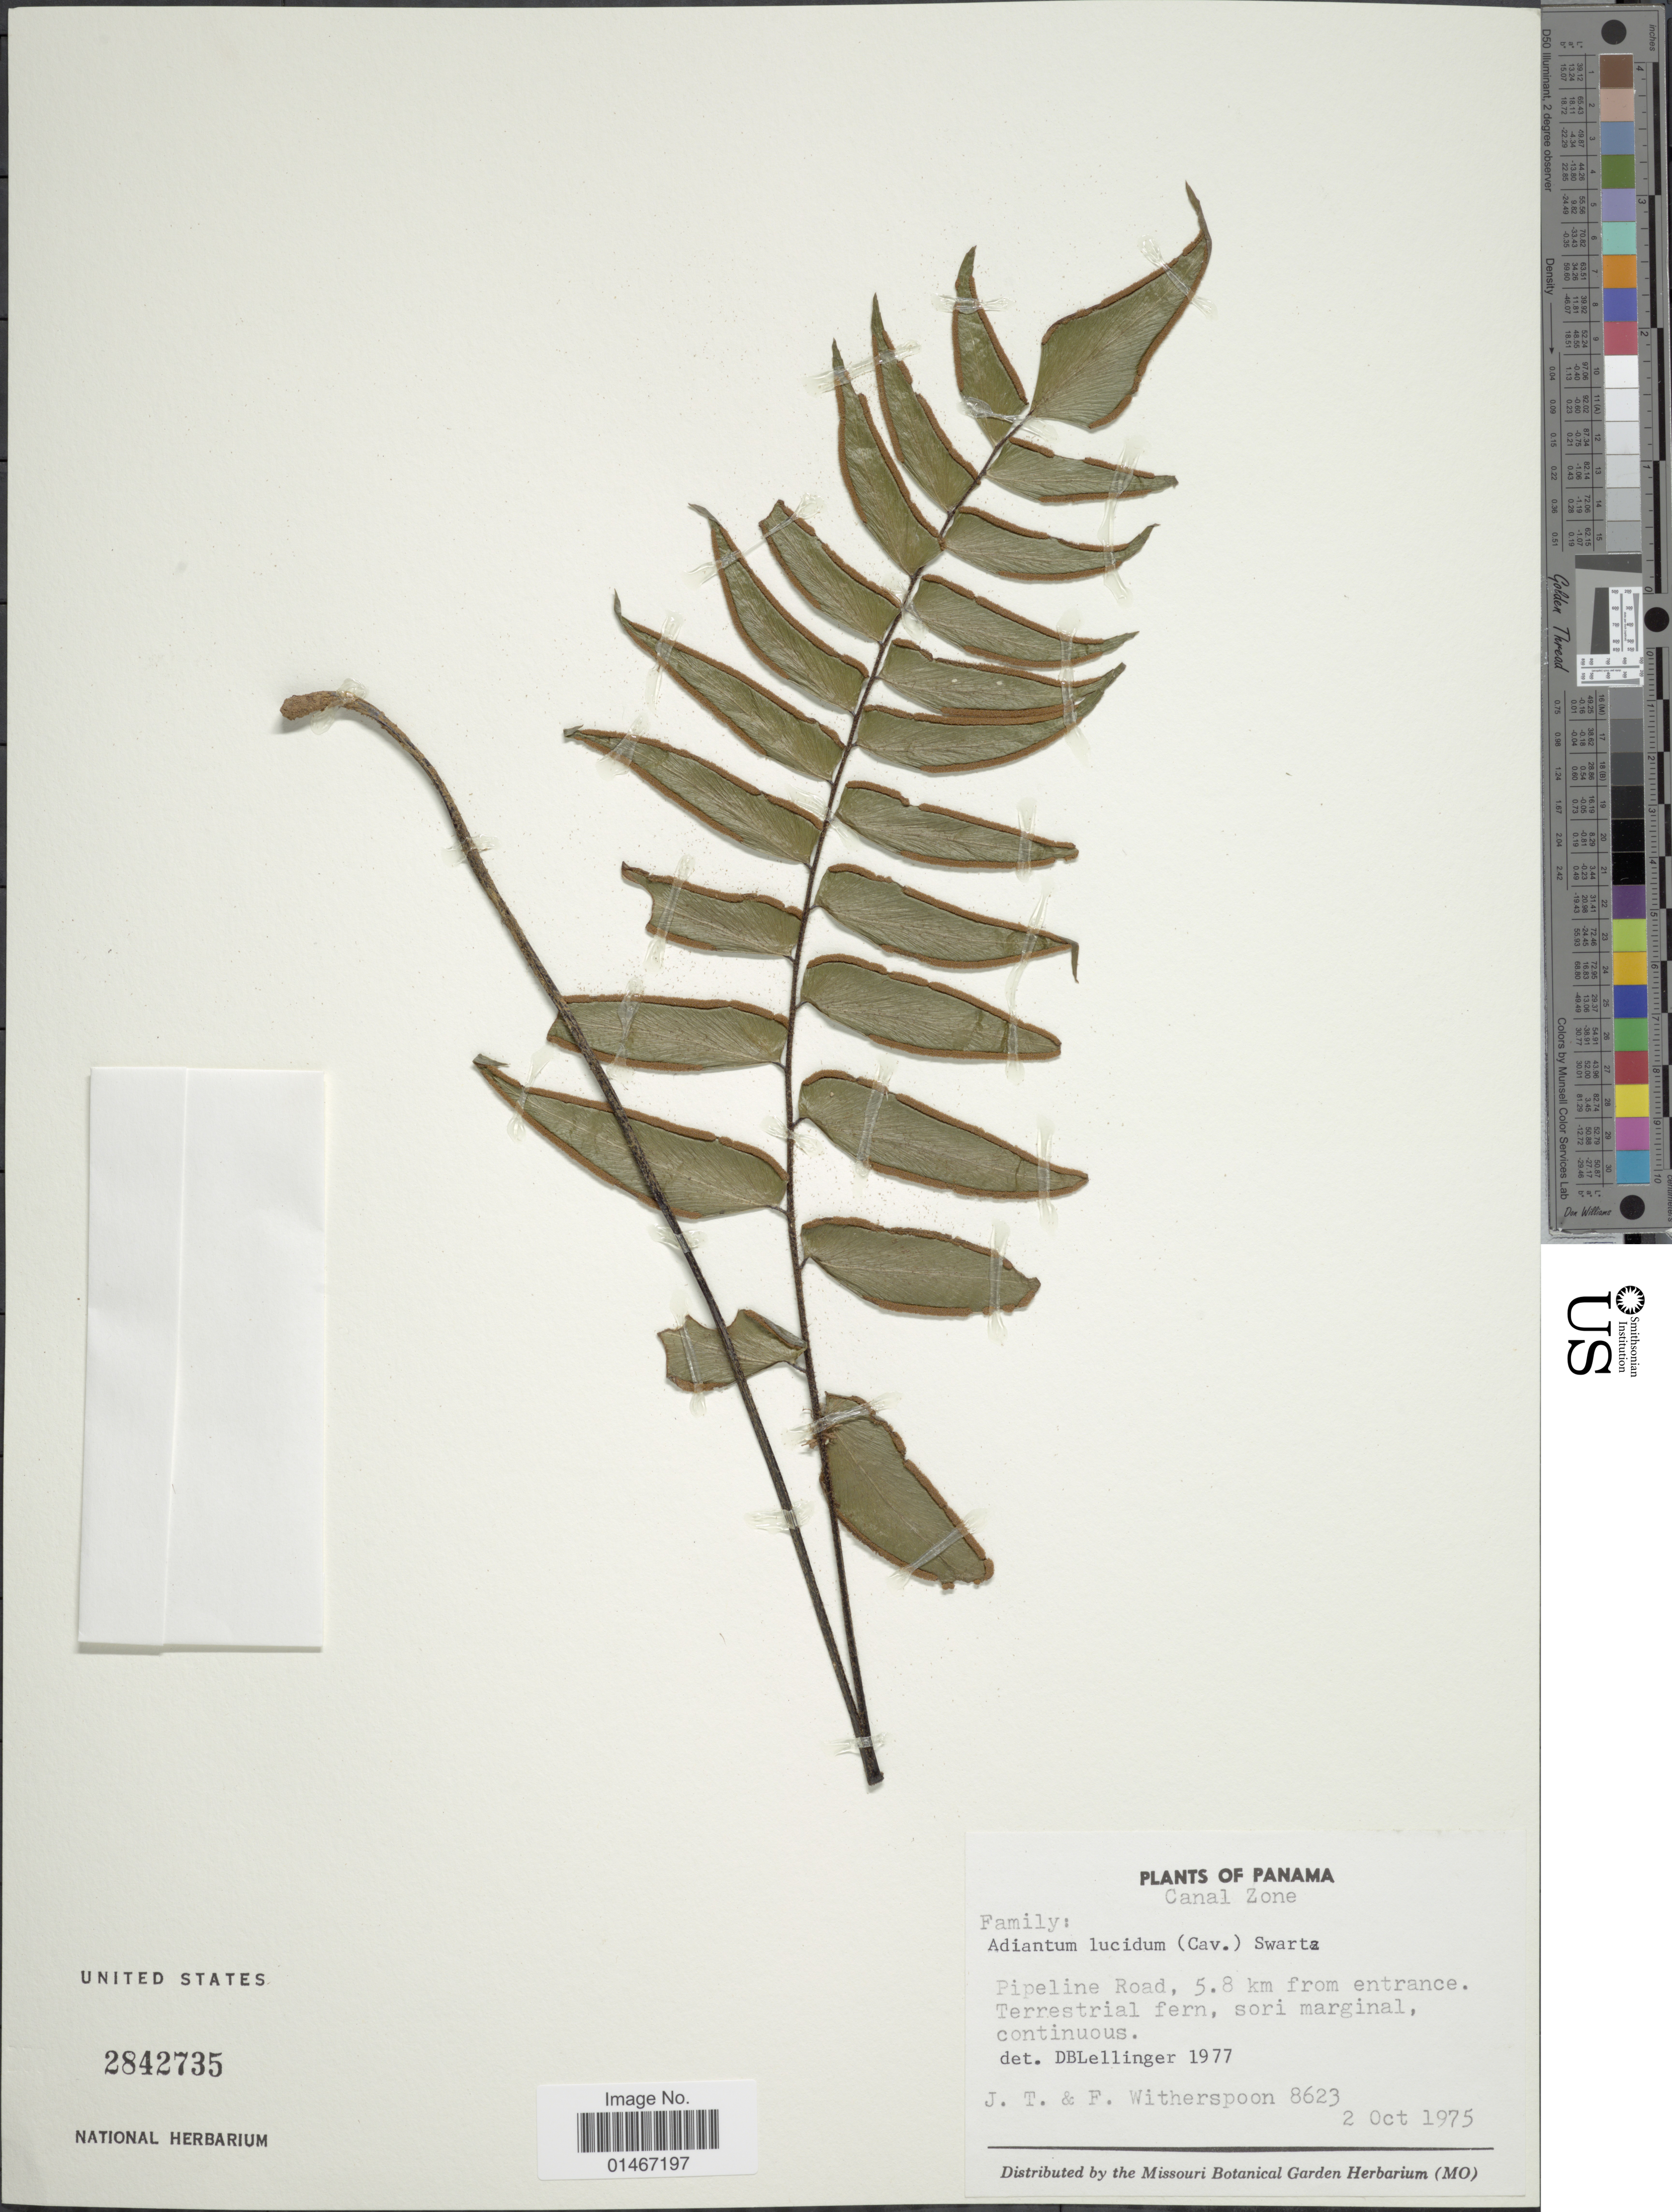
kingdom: Plantae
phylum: Tracheophyta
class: Polypodiopsida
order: Polypodiales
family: Pteridaceae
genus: Adiantum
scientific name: Adiantum lucidum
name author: (Cav.) Sw.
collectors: J. Witherspoon & F. Witherspoon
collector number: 8623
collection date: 1975-10-02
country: Panama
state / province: Colón / Panamá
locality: Canal Zone. Pipeline Road, 5.8 km from entrance.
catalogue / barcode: US 2842735